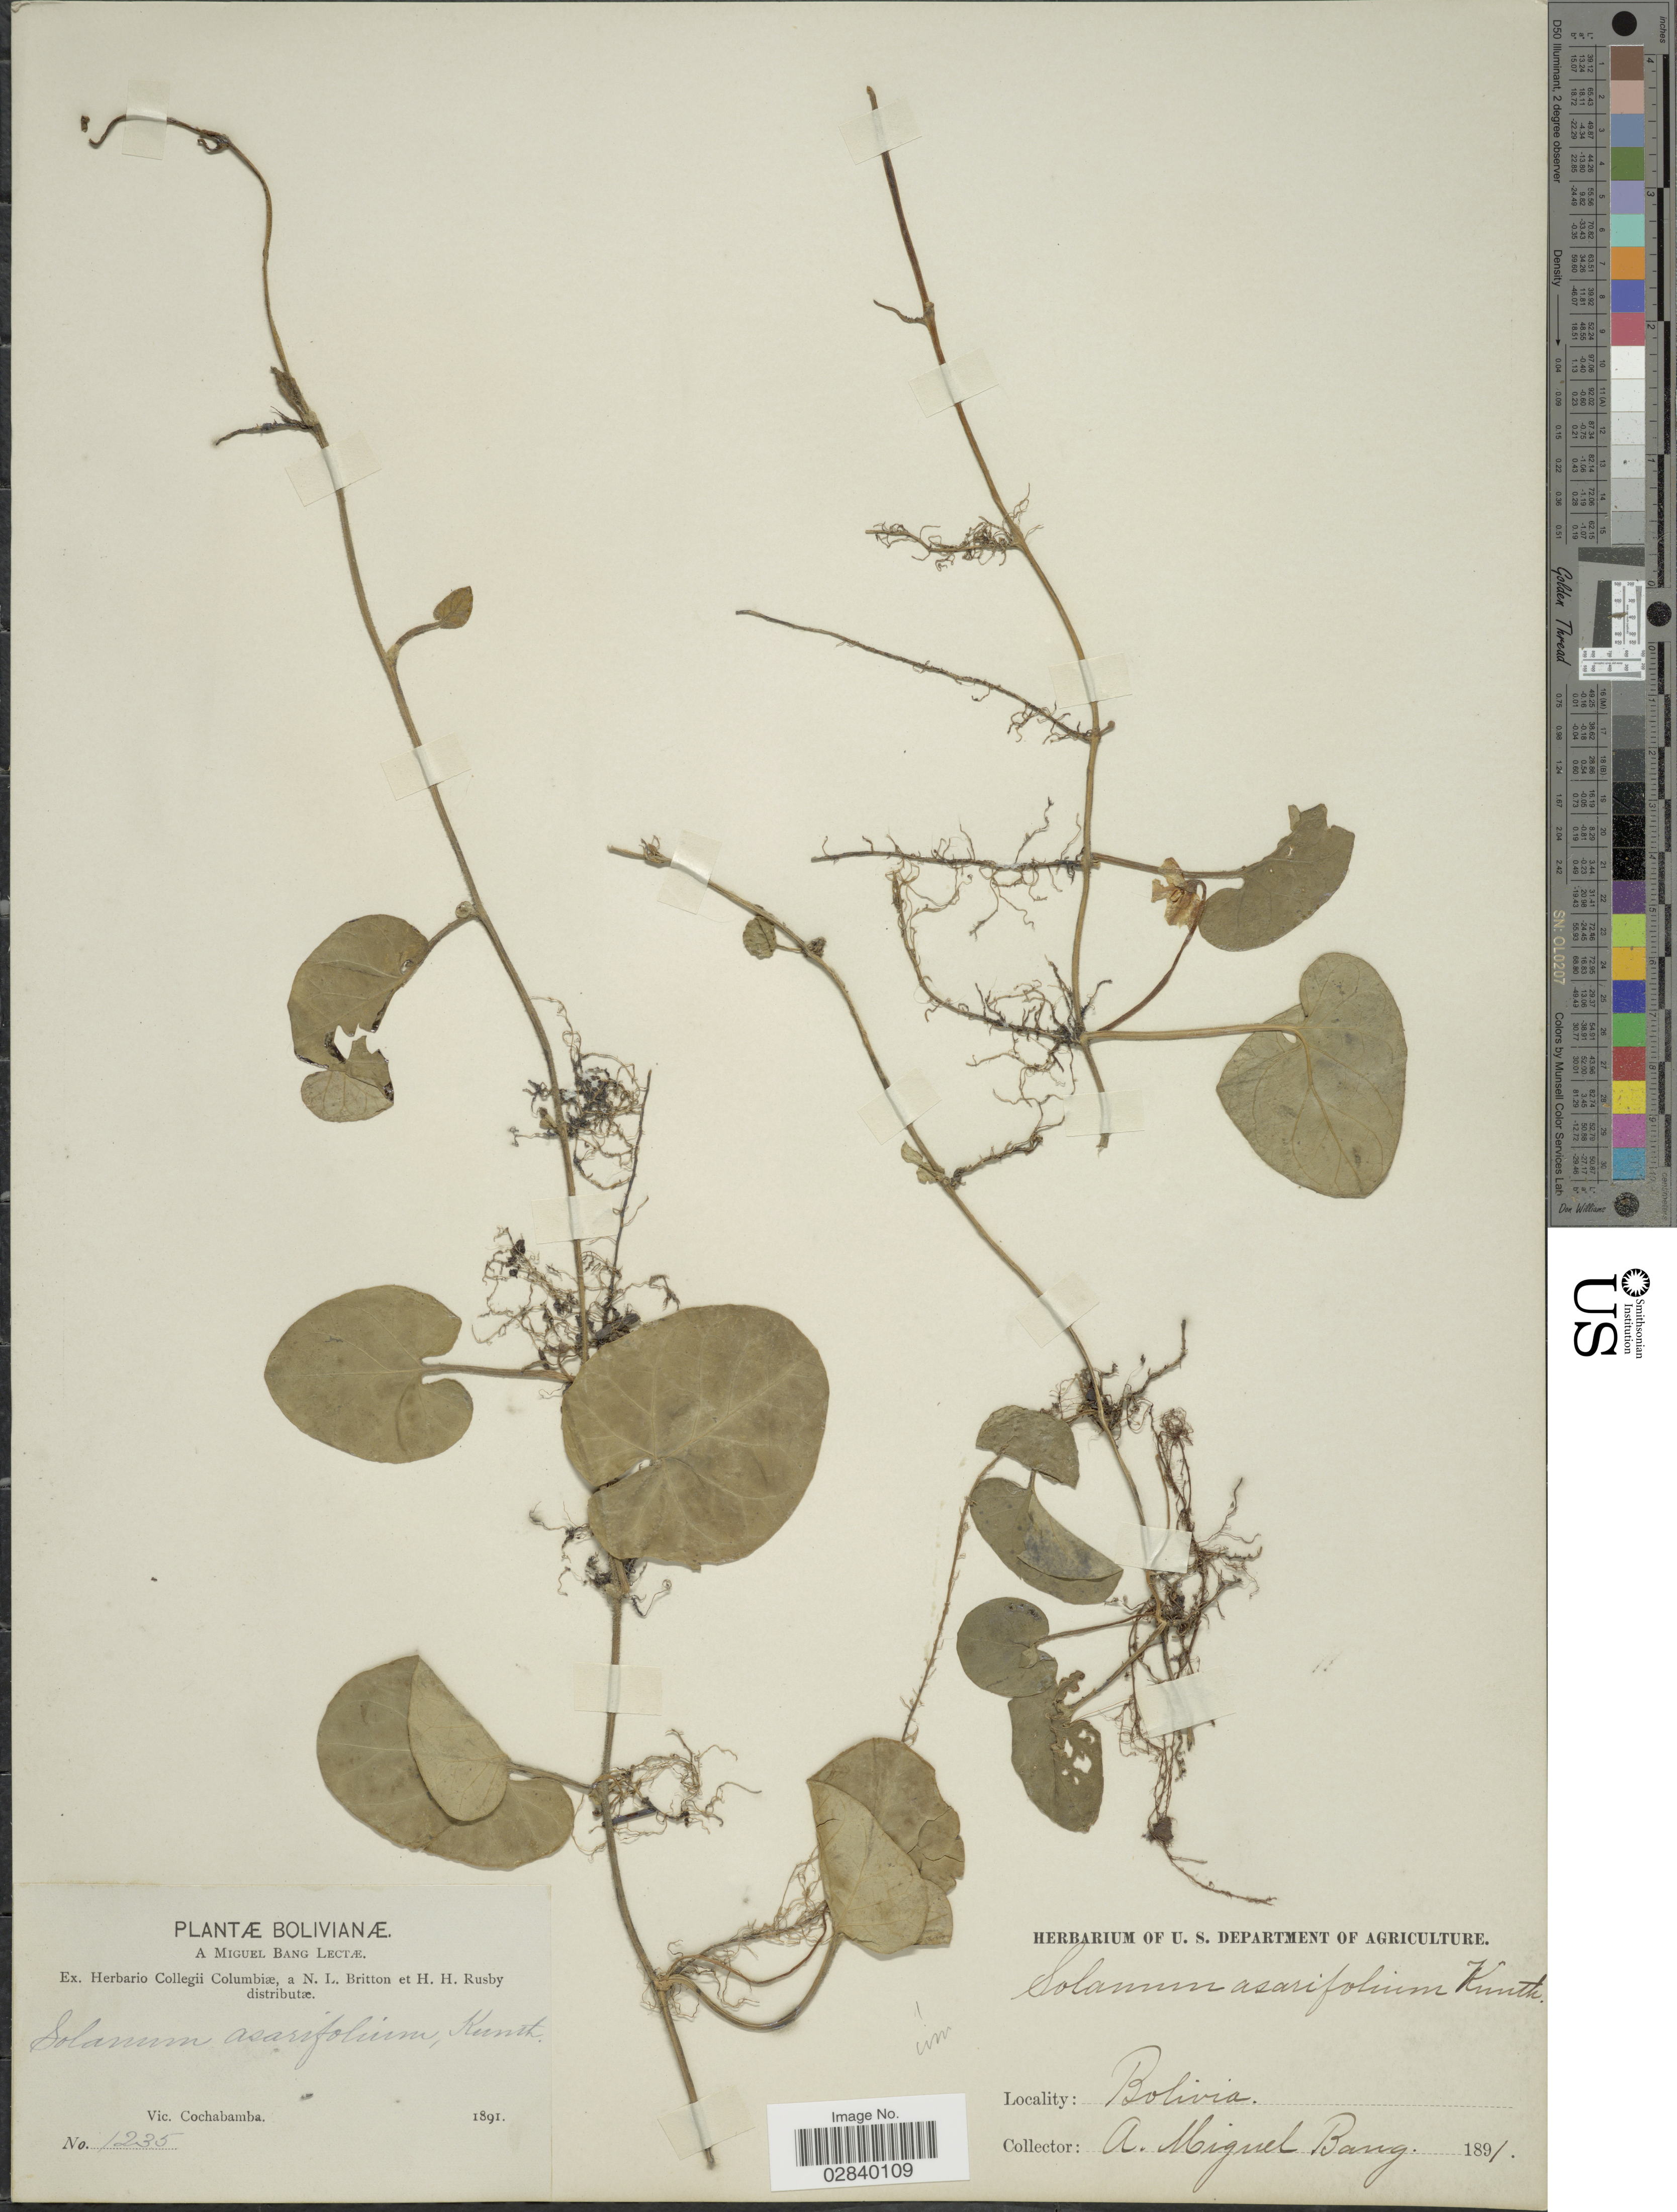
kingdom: Plantae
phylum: Tracheophyta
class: Magnoliopsida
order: Solanales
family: Solanaceae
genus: Lycianthes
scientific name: Lycianthes asarifolia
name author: (Kunth & C.D. Bouché) Bitter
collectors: M. Bang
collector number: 1235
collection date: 1891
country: Bolivia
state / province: Cochabamba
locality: Vic. Cochabamba.